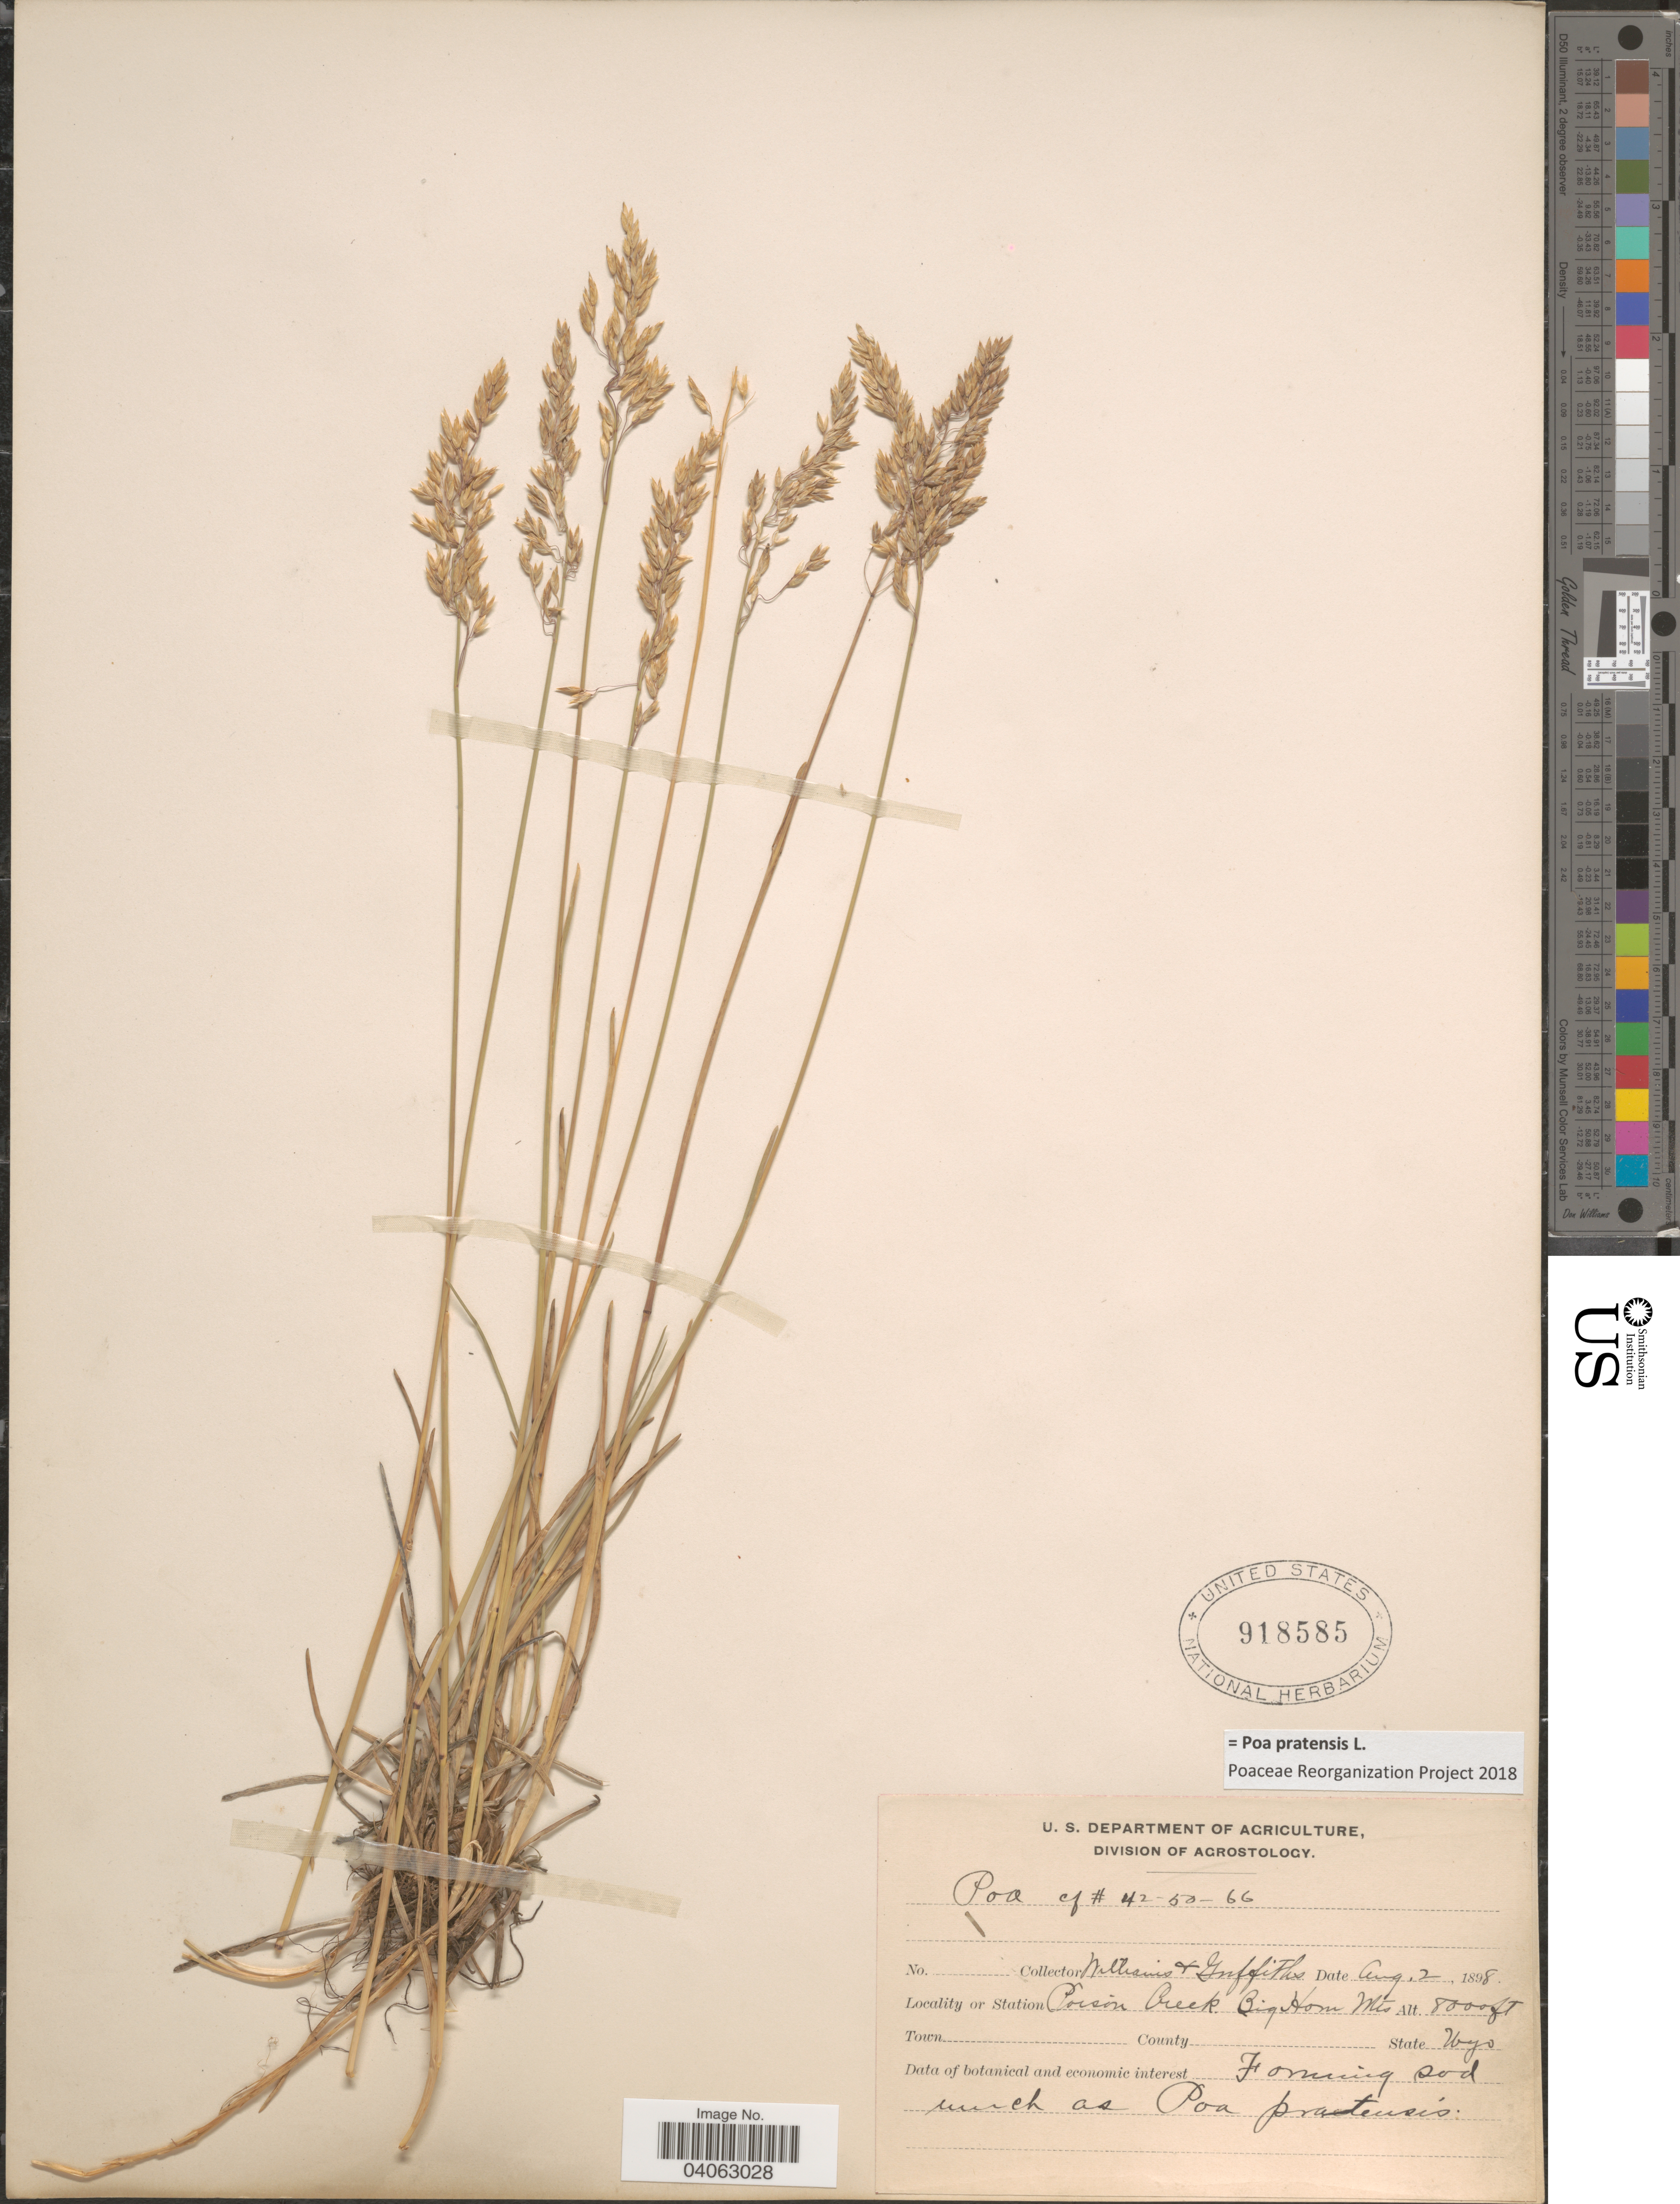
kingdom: Plantae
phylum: Tracheophyta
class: Liliopsida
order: Poales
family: Poaceae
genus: Poa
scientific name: Poa pratensis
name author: L.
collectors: -- Williams & -- Griffiths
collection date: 1898-08-02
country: United States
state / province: Wyoming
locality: Poison Creek, Big Horn Mts.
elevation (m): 2438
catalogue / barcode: US 918585